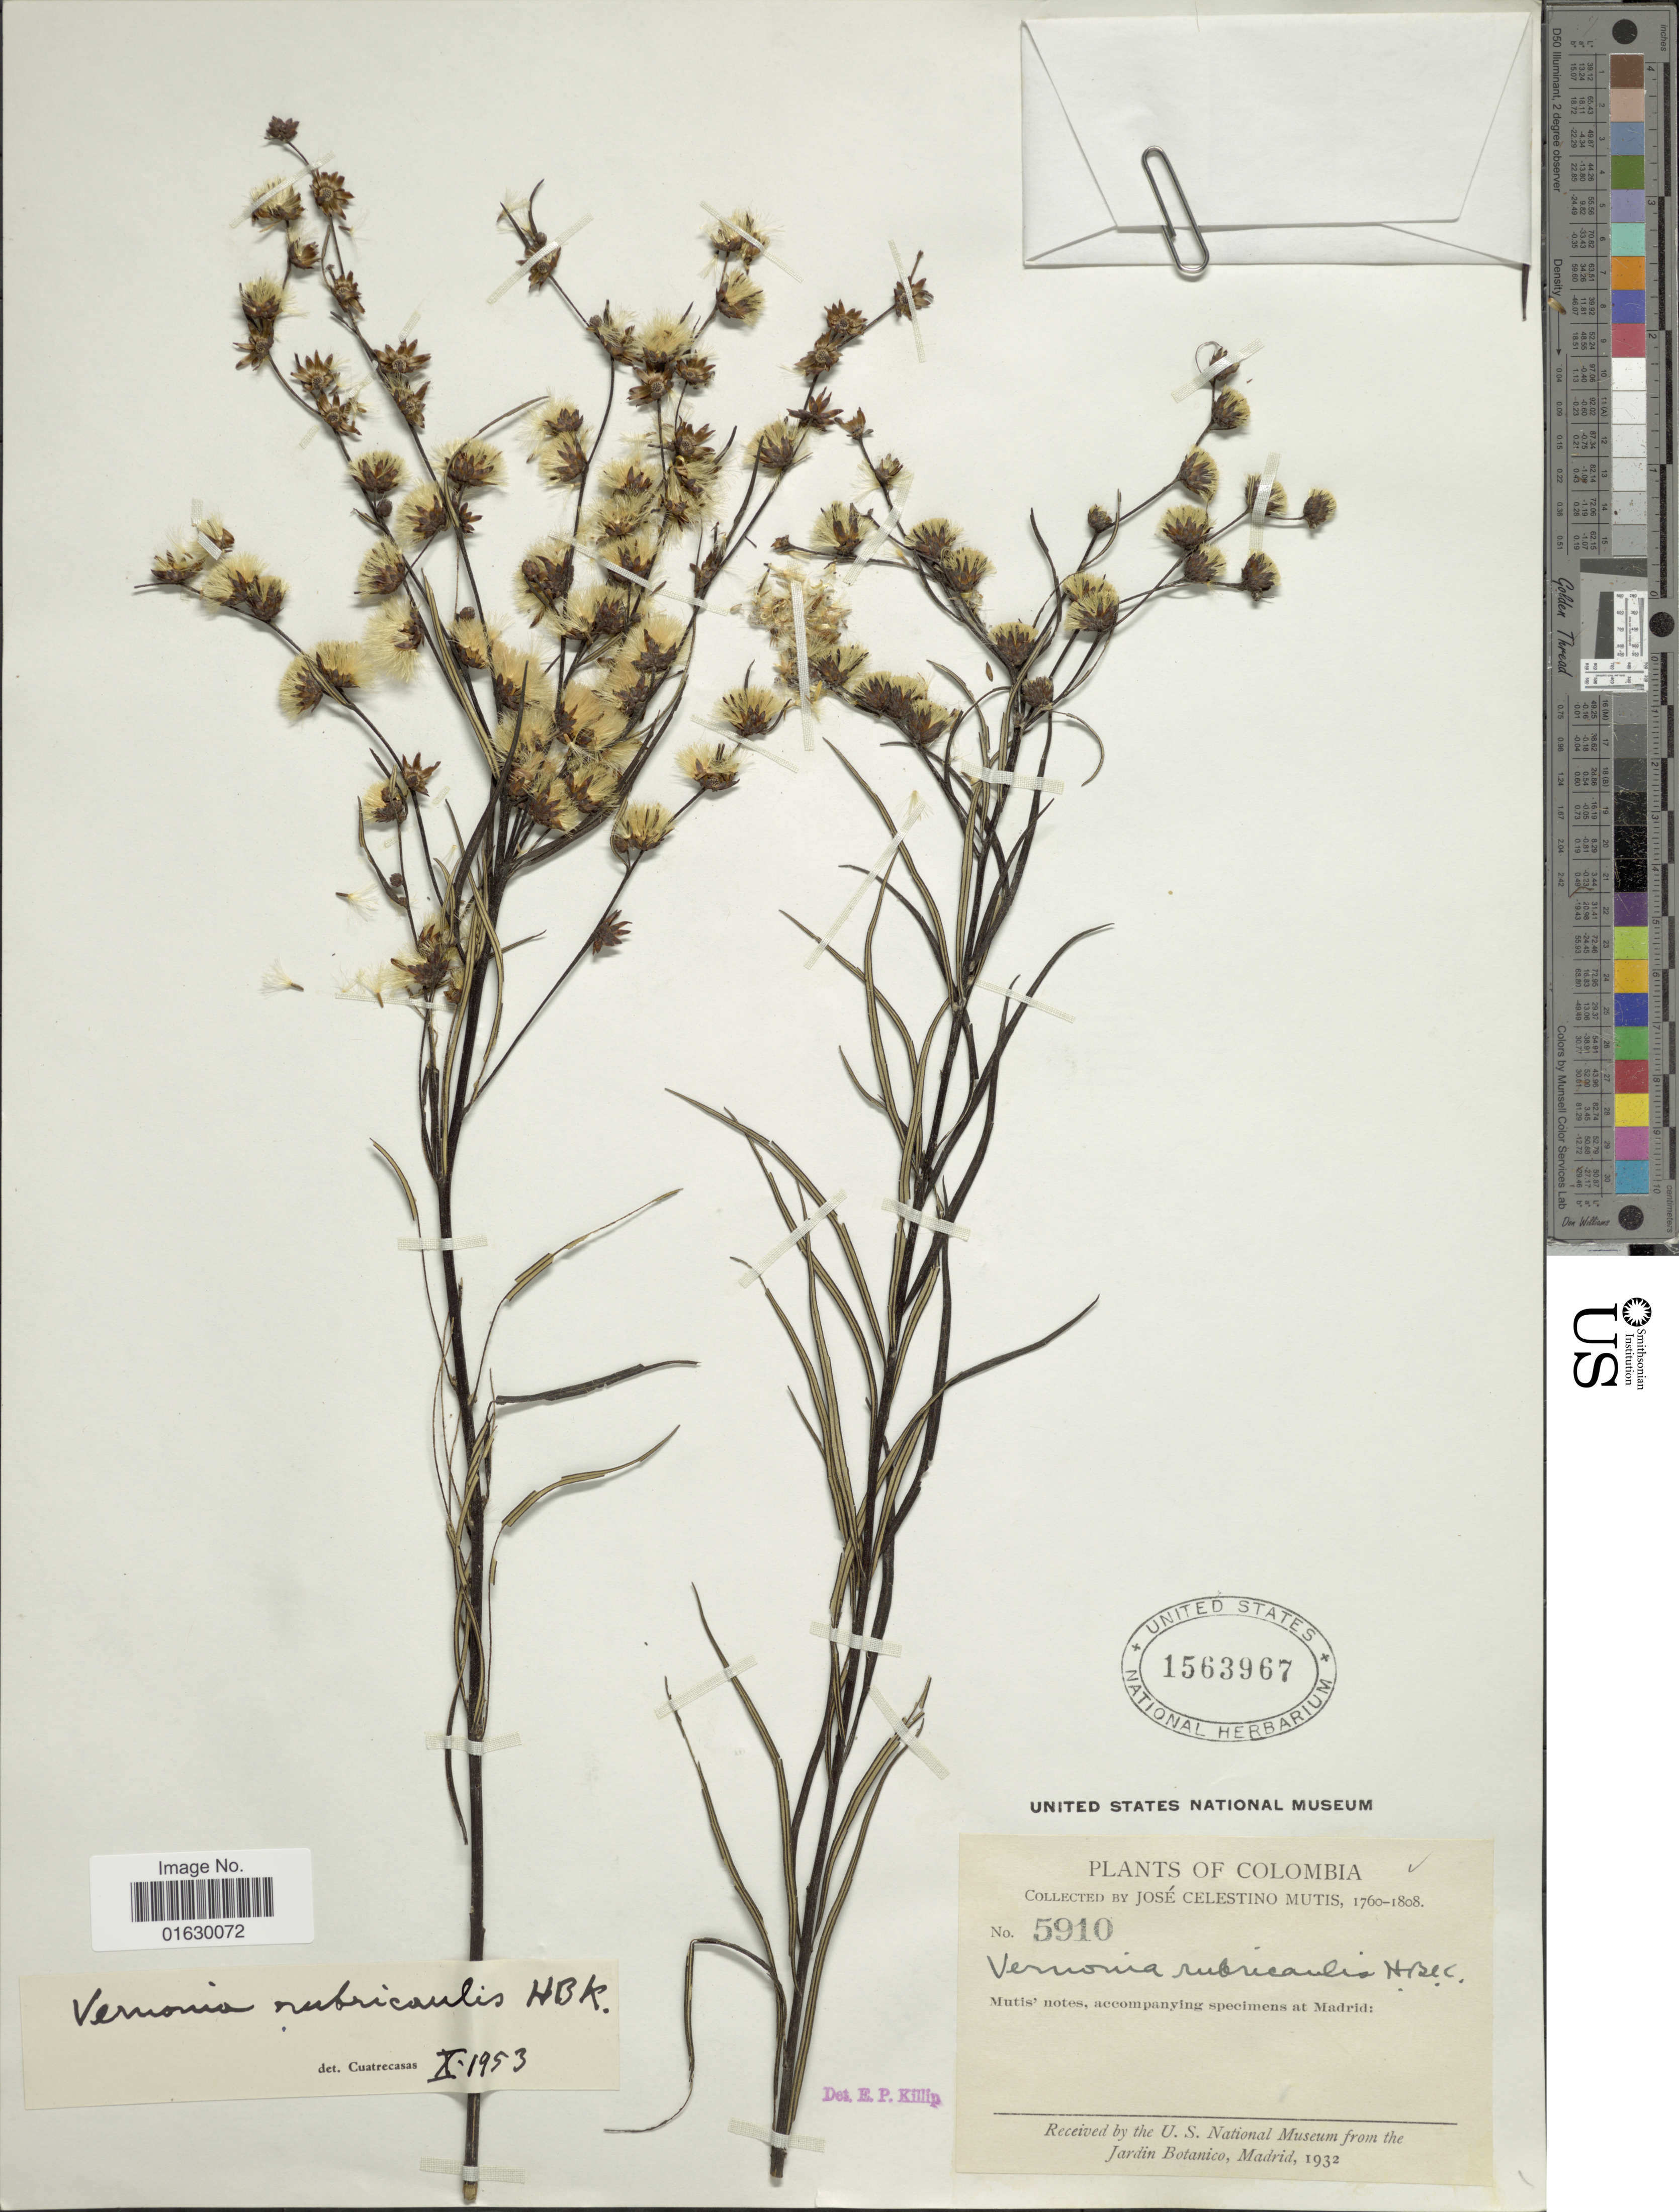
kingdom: Plantae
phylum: Tracheophyta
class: Magnoliopsida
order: Asterales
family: Asteraceae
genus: Lessingianthus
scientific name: Lessingianthus rubricaulis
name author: (Humb. & Bonpl.) H. Rob.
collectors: J. C. B. Mutis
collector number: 5910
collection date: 1760/1808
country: Colombia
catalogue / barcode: US 1563967